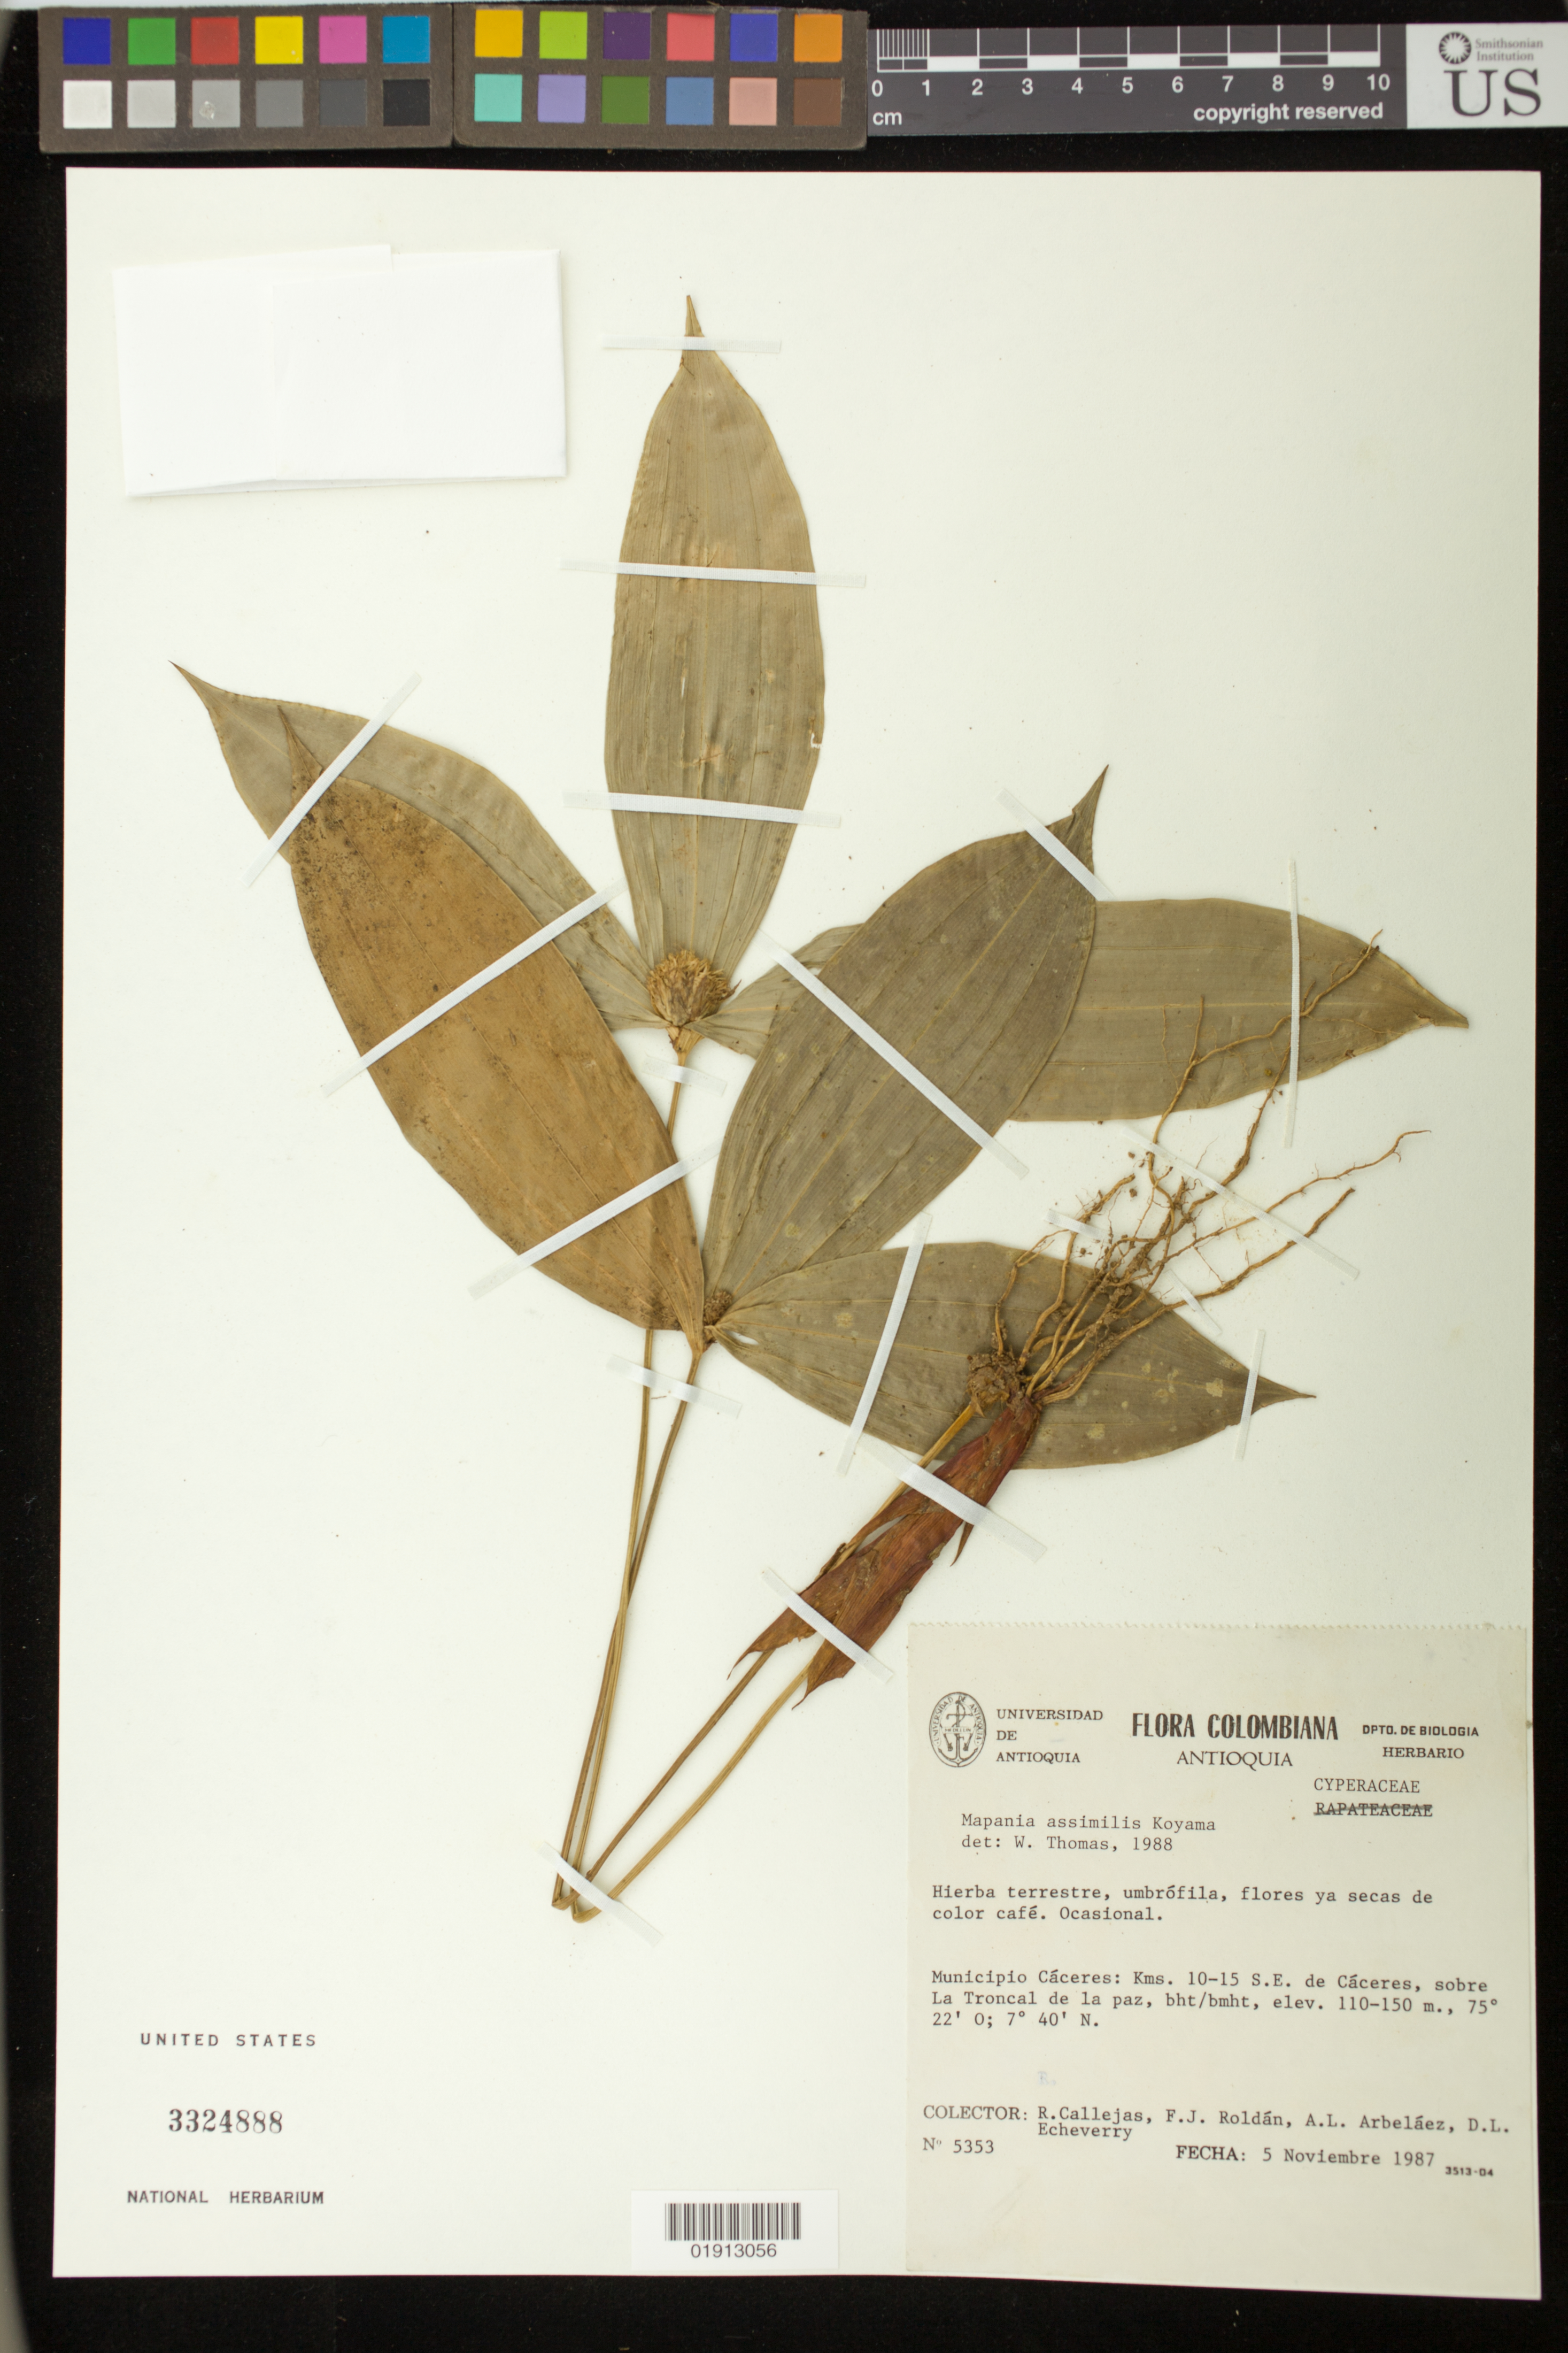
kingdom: Plantae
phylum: Tracheophyta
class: Liliopsida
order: Poales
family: Cyperaceae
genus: Mapania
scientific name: Mapania assimilis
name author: T. Koyama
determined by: Thomas, W.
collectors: R. Callejas, F. J. Roldán, A. Arbelaez & D. Echeverry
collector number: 5353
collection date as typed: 05 Nov 1987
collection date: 1987-11-05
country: Colombia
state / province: Antioquia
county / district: Cáceres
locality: Municipio Cáceres: Km 10-15 S.E. de Cáceres sobre La Troncal de la paz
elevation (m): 110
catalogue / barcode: US 3324888